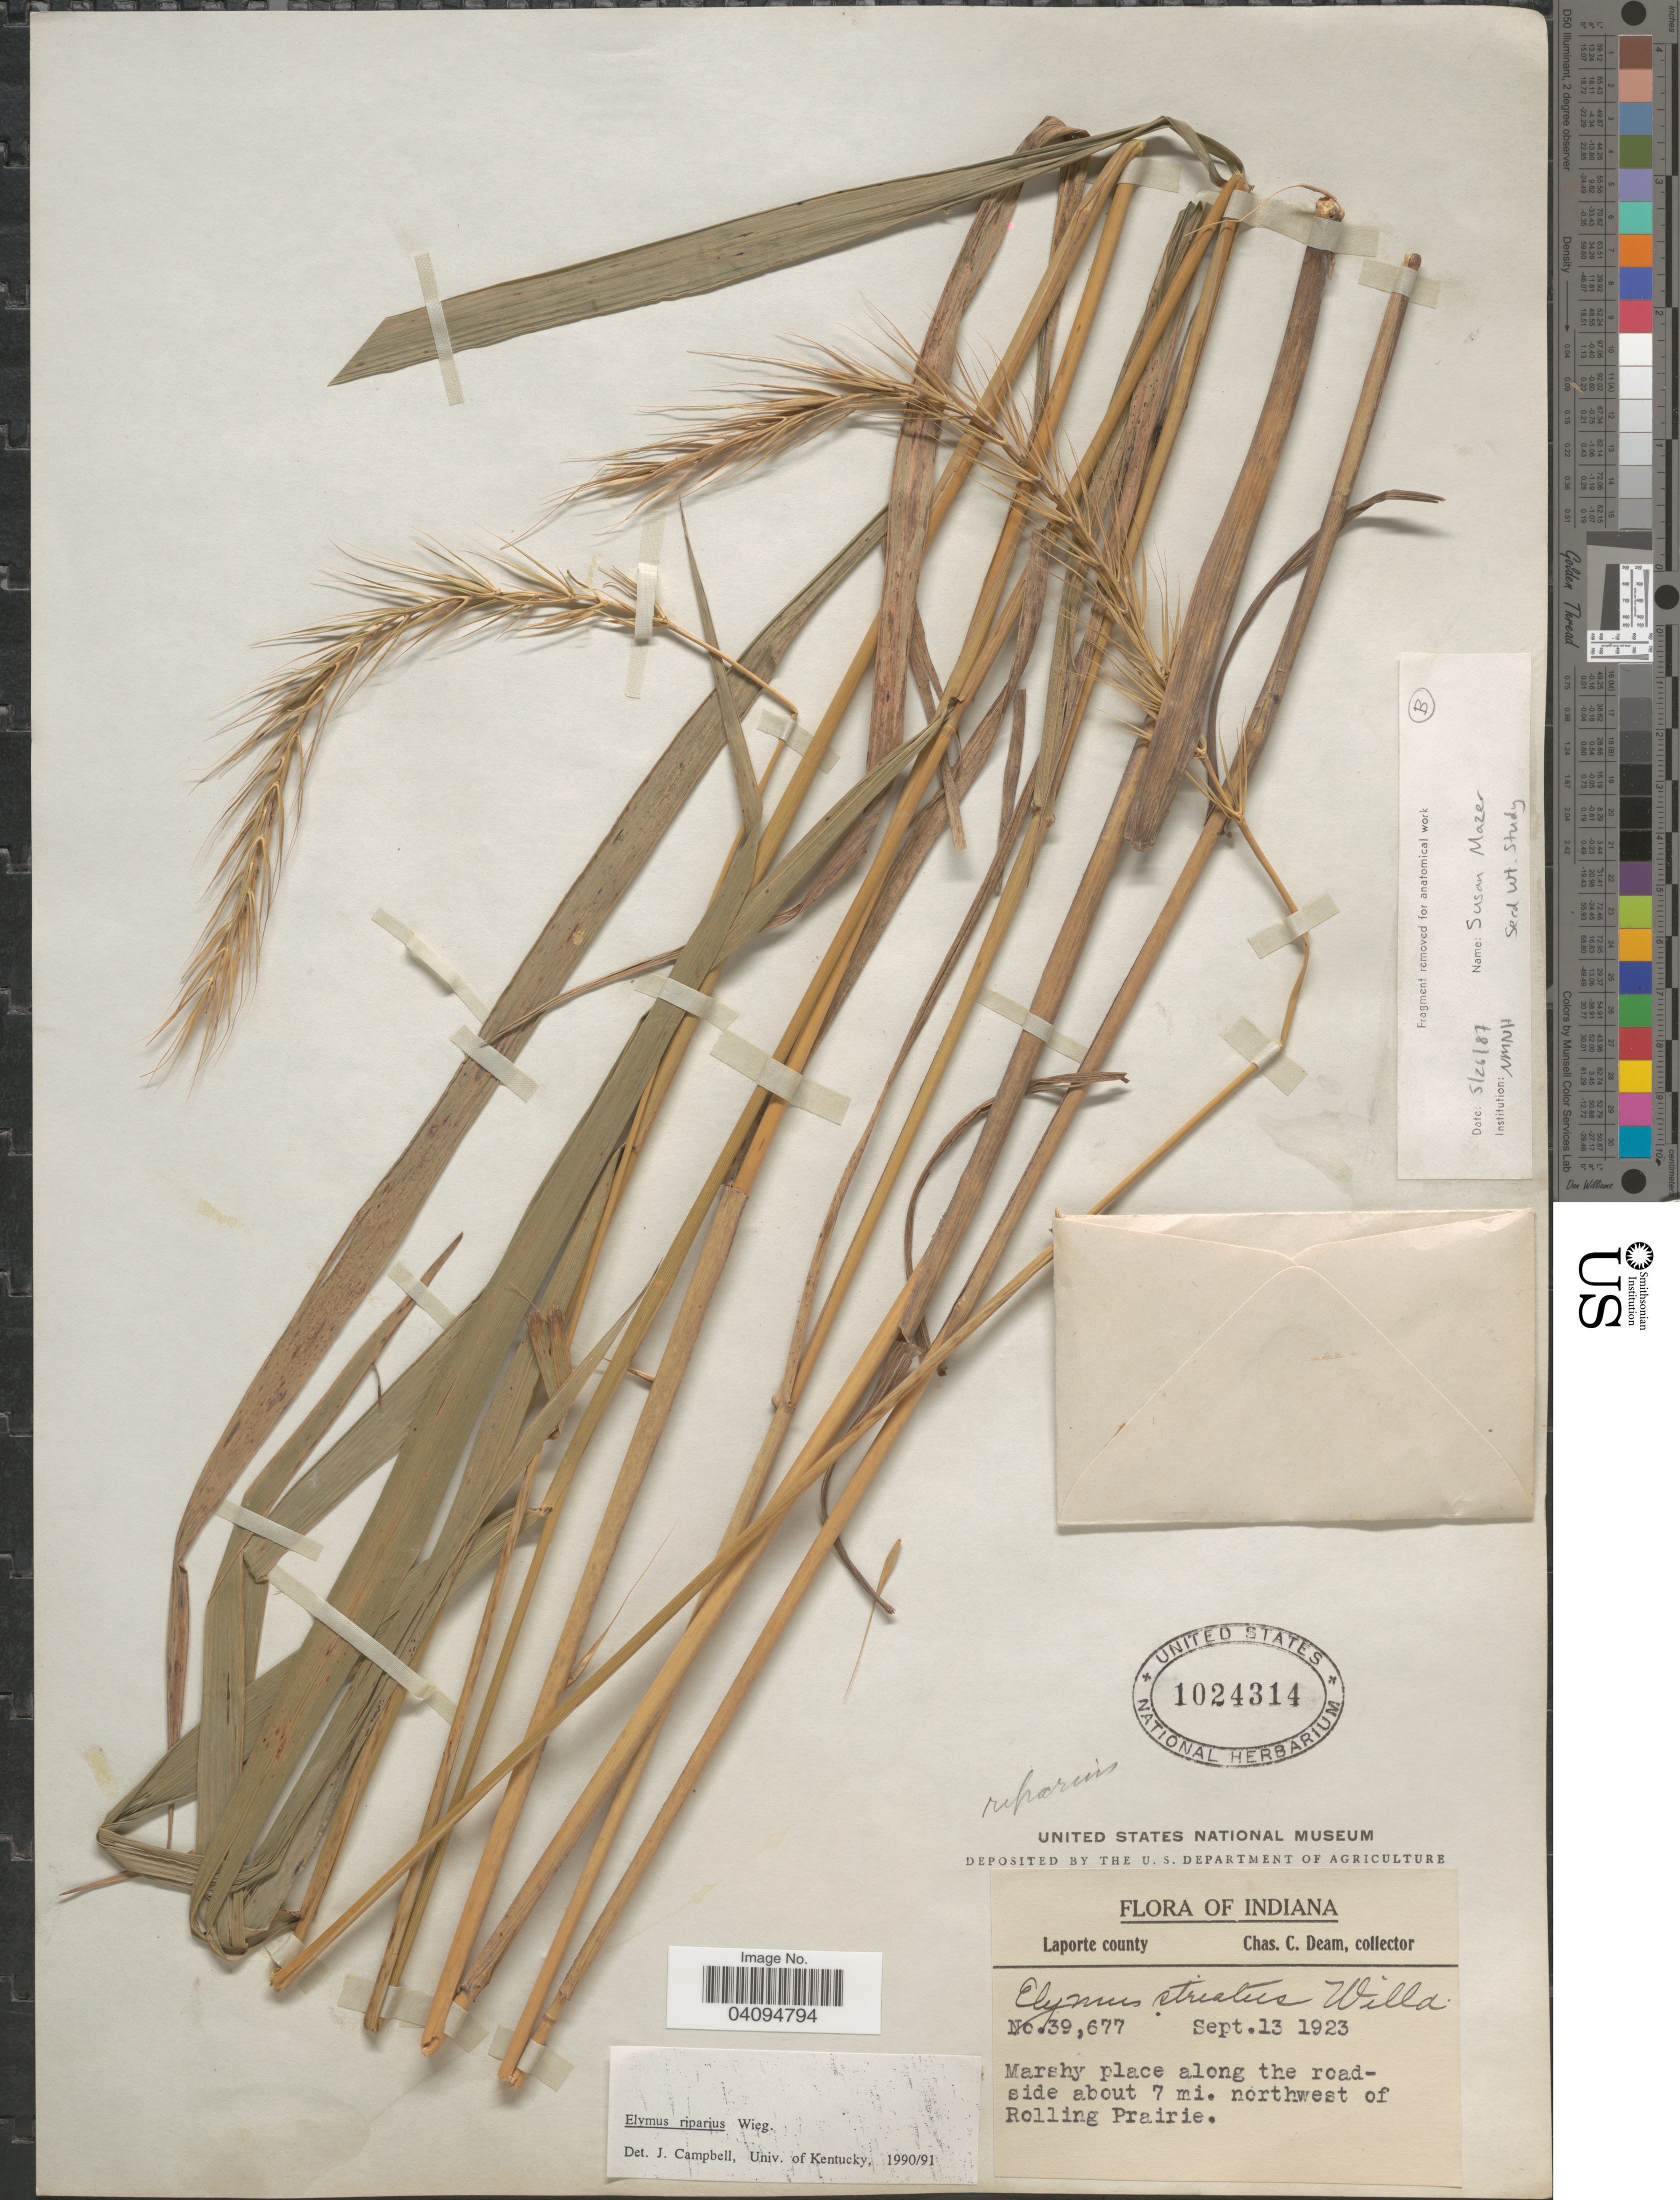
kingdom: Plantae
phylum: Tracheophyta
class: Liliopsida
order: Poales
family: Poaceae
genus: Elymus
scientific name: Elymus riparius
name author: Wiegand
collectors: C. C. Deam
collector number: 39677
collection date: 1923-09-13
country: United States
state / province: Indiana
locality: Laporte County. Marshy place along the roadside about 7 mi. northwest of Rolling Prairie.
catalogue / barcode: US 1024314